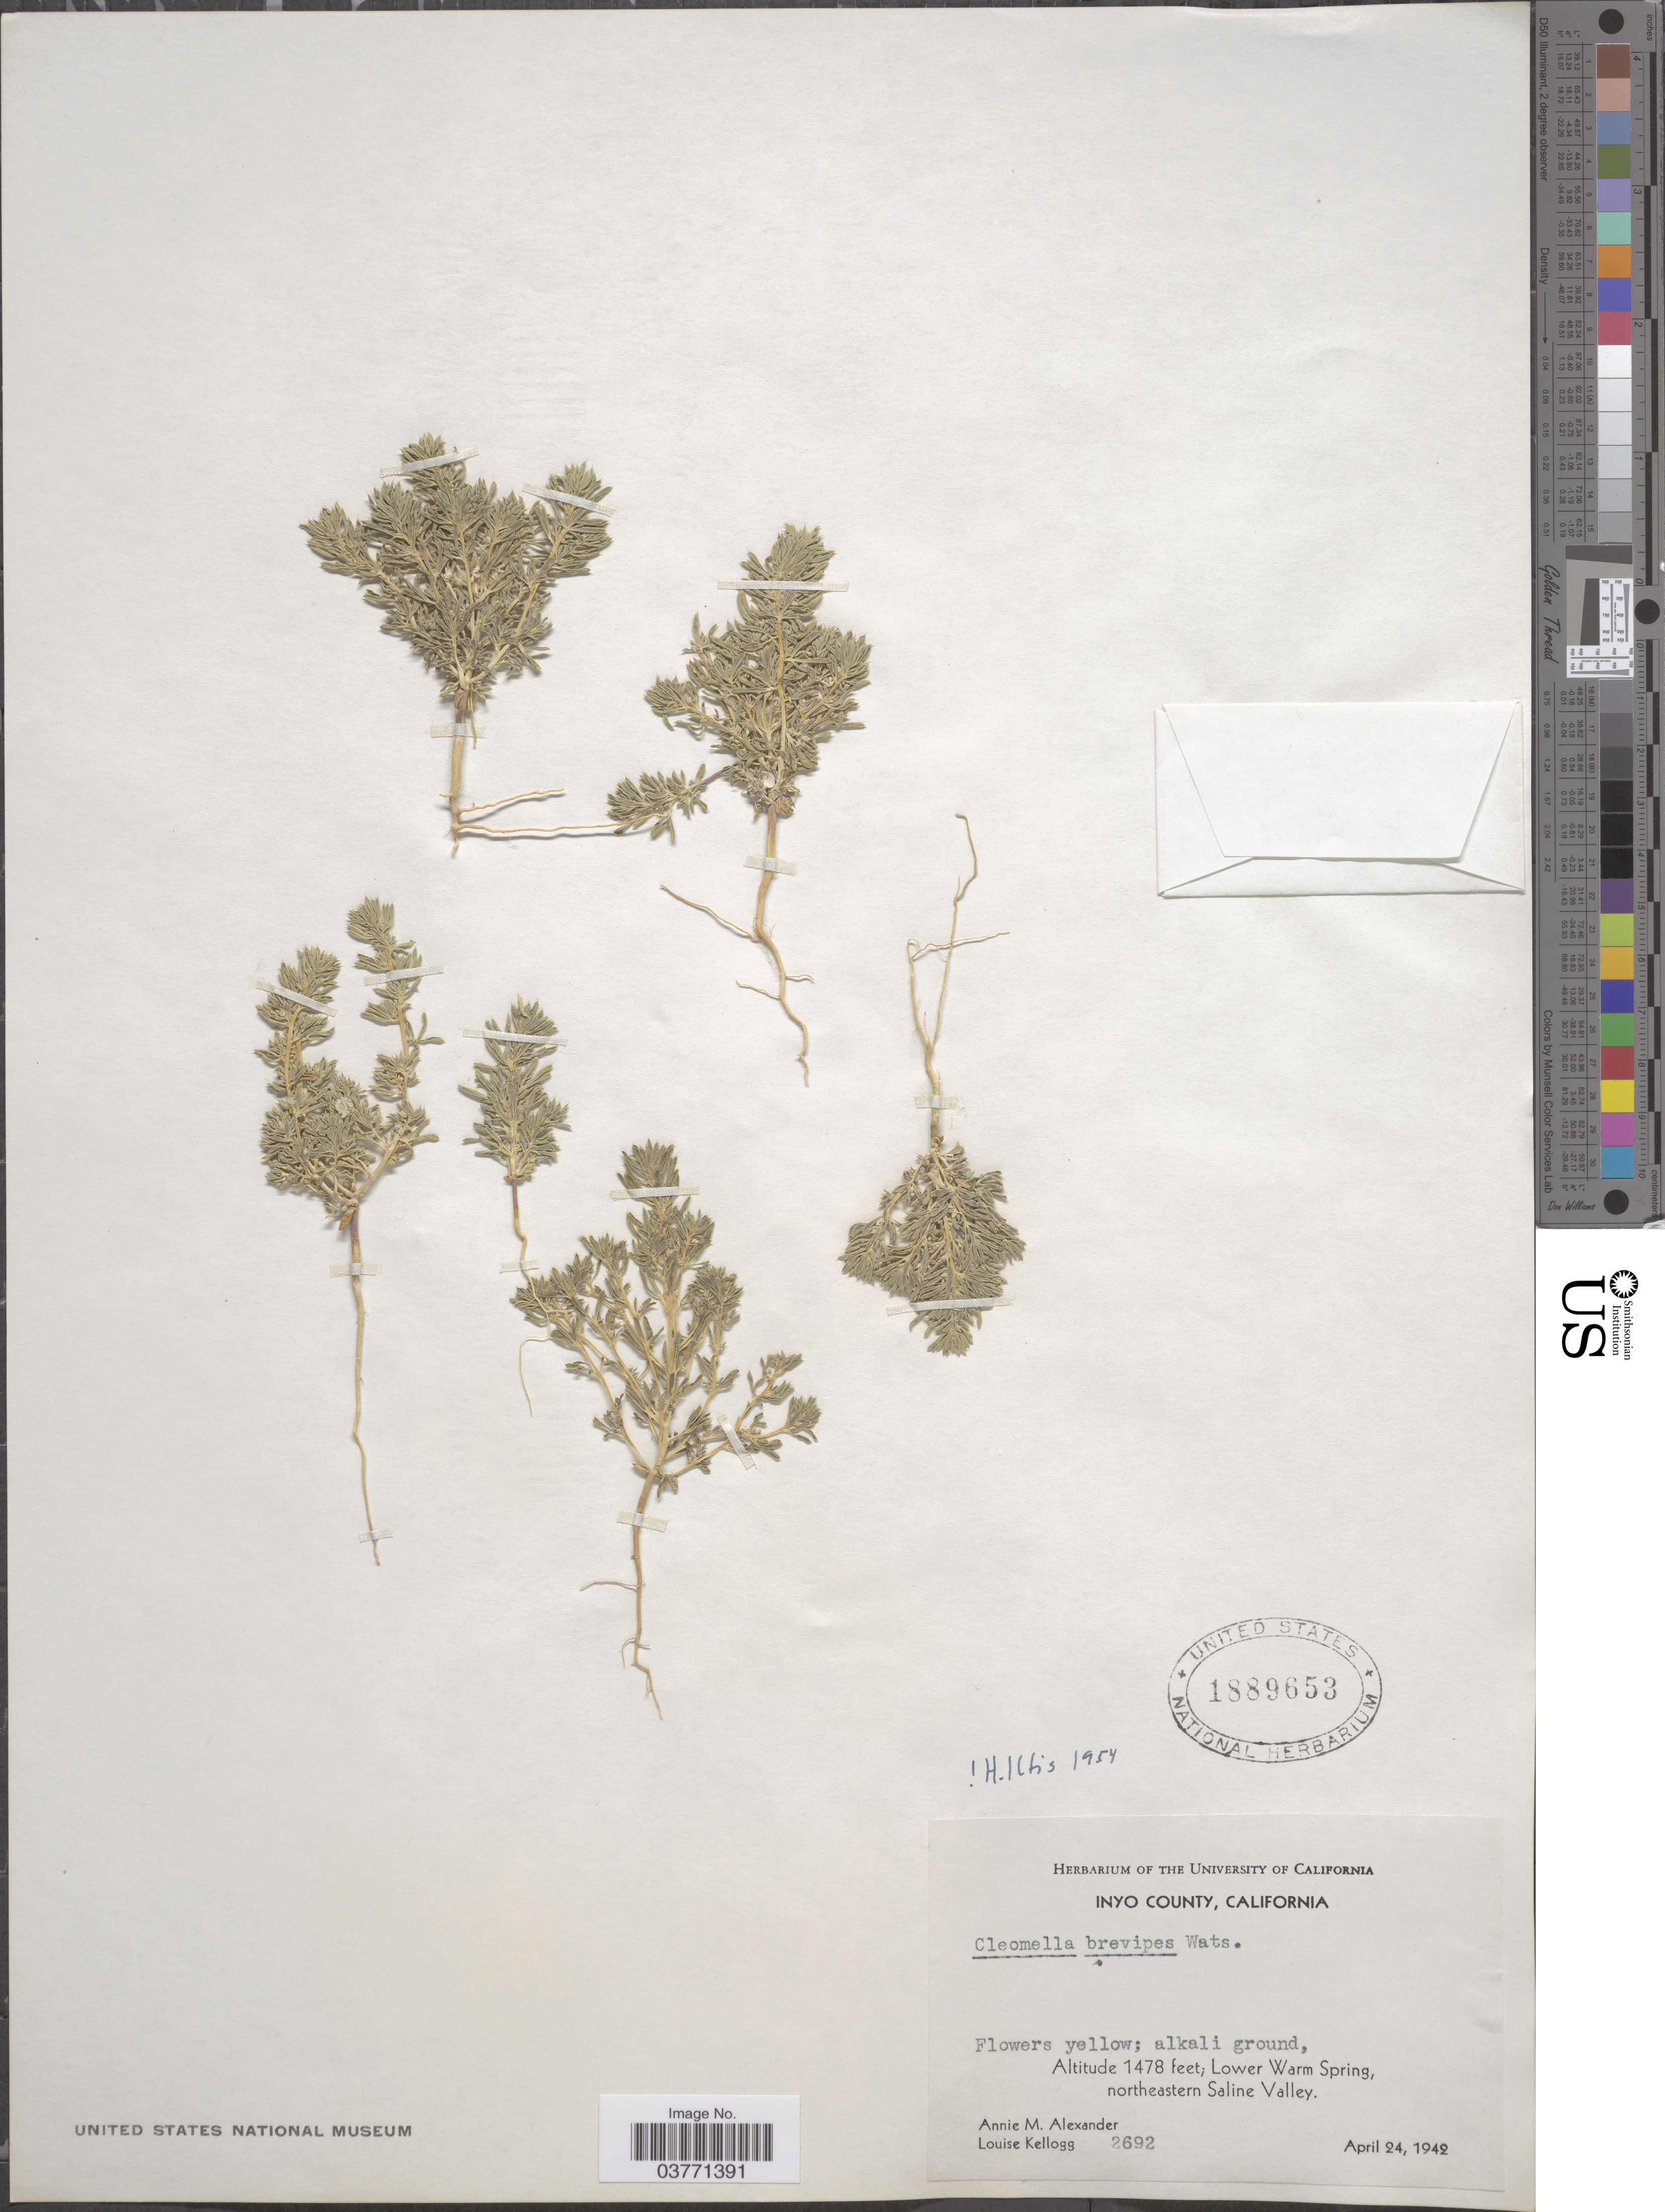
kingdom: Plantae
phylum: Tracheophyta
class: Magnoliopsida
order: Brassicales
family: Cleomaceae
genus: Cleomella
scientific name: Cleomella brevipes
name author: S. Watson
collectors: A. M. Alexander & L. Kellogg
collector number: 2692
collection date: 1942-04-24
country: United States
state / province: California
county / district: Inyo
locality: Inyo County. Lower Warm Spring, northeastern Saline Valley.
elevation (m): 450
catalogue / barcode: US 1889653